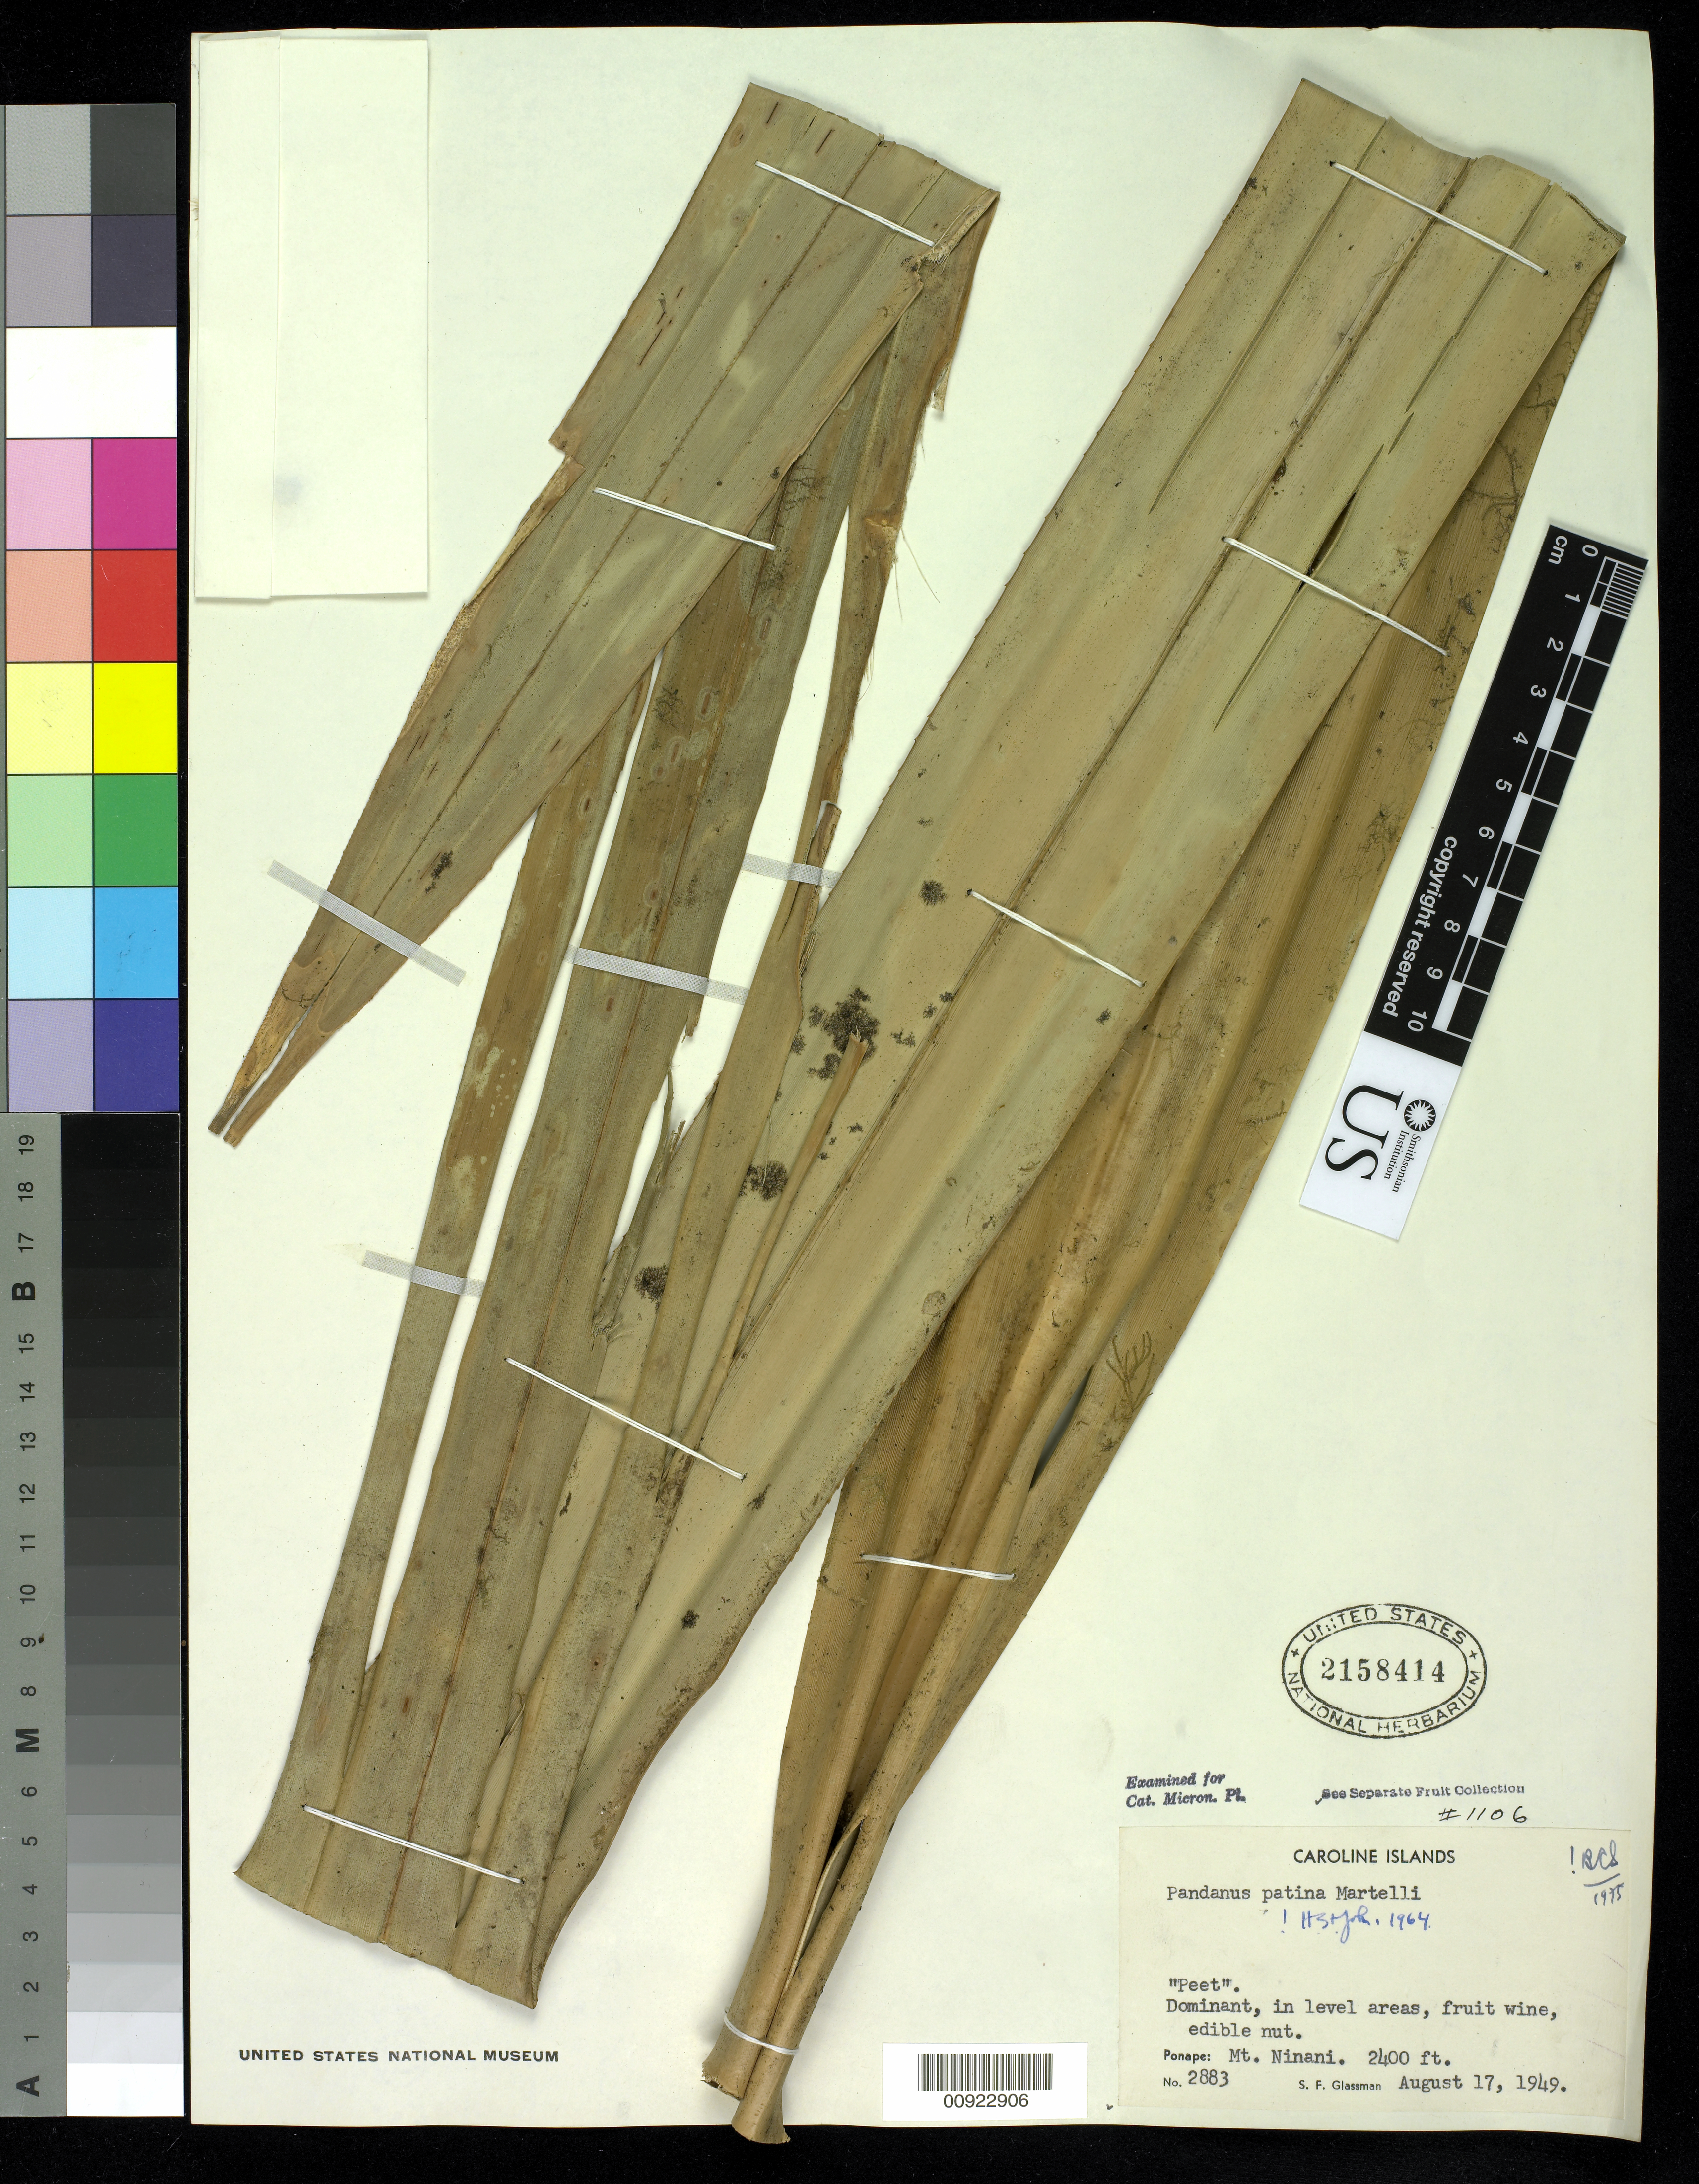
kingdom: Plantae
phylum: Tracheophyta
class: Liliopsida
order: Pandanales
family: Pandanaceae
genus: Pandanus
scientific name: Pandanus patina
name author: Martelli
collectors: S. F. Glassman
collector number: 2883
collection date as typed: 17 Aug 1949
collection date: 1949-08-17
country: Micronesia, Federated States of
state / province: Pohnpei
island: Pohnpei [Ponape]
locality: Ponape: Mt. Ninani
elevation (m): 732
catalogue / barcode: US 2158414